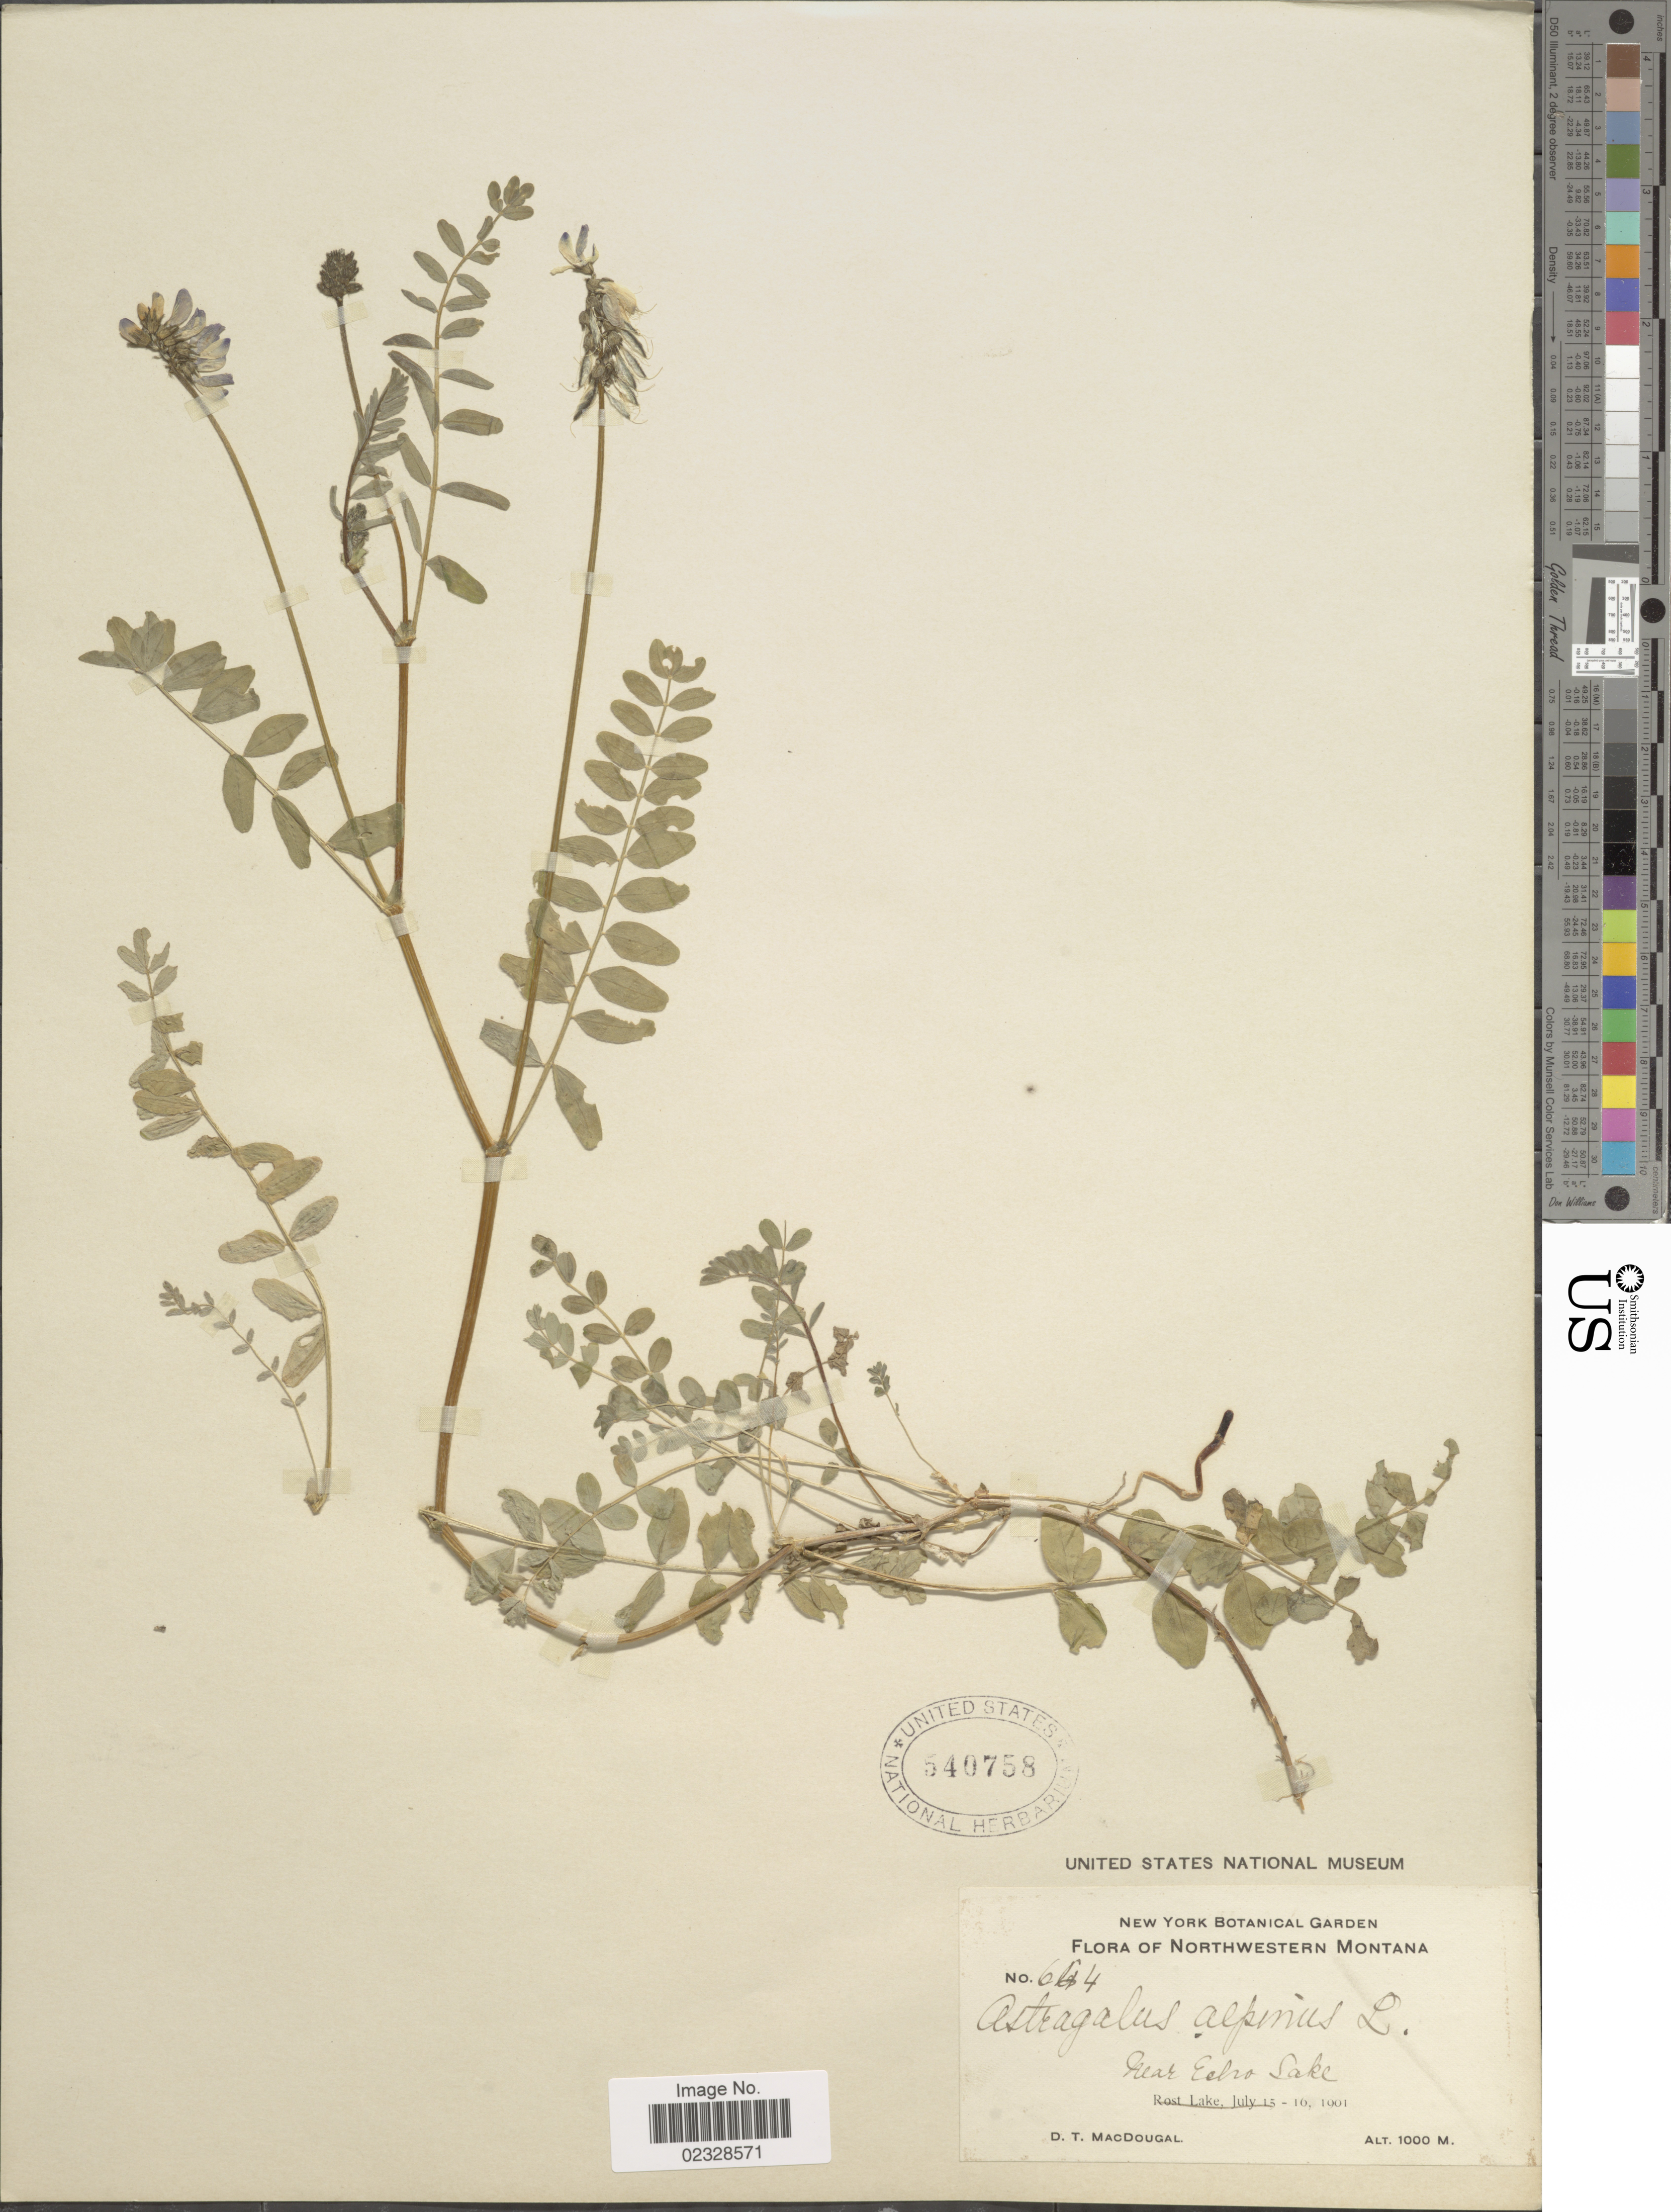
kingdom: Plantae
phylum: Tracheophyta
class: Magnoliopsida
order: Fabales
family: Fabaceae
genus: Astragalus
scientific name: Astragalus alpinus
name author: L.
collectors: D. T. MacDougal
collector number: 644*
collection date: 1901-07-15/1901-07-16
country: United States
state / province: Montana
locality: Northwestern Montana. Near Echo Lake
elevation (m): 1000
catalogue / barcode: US 540758